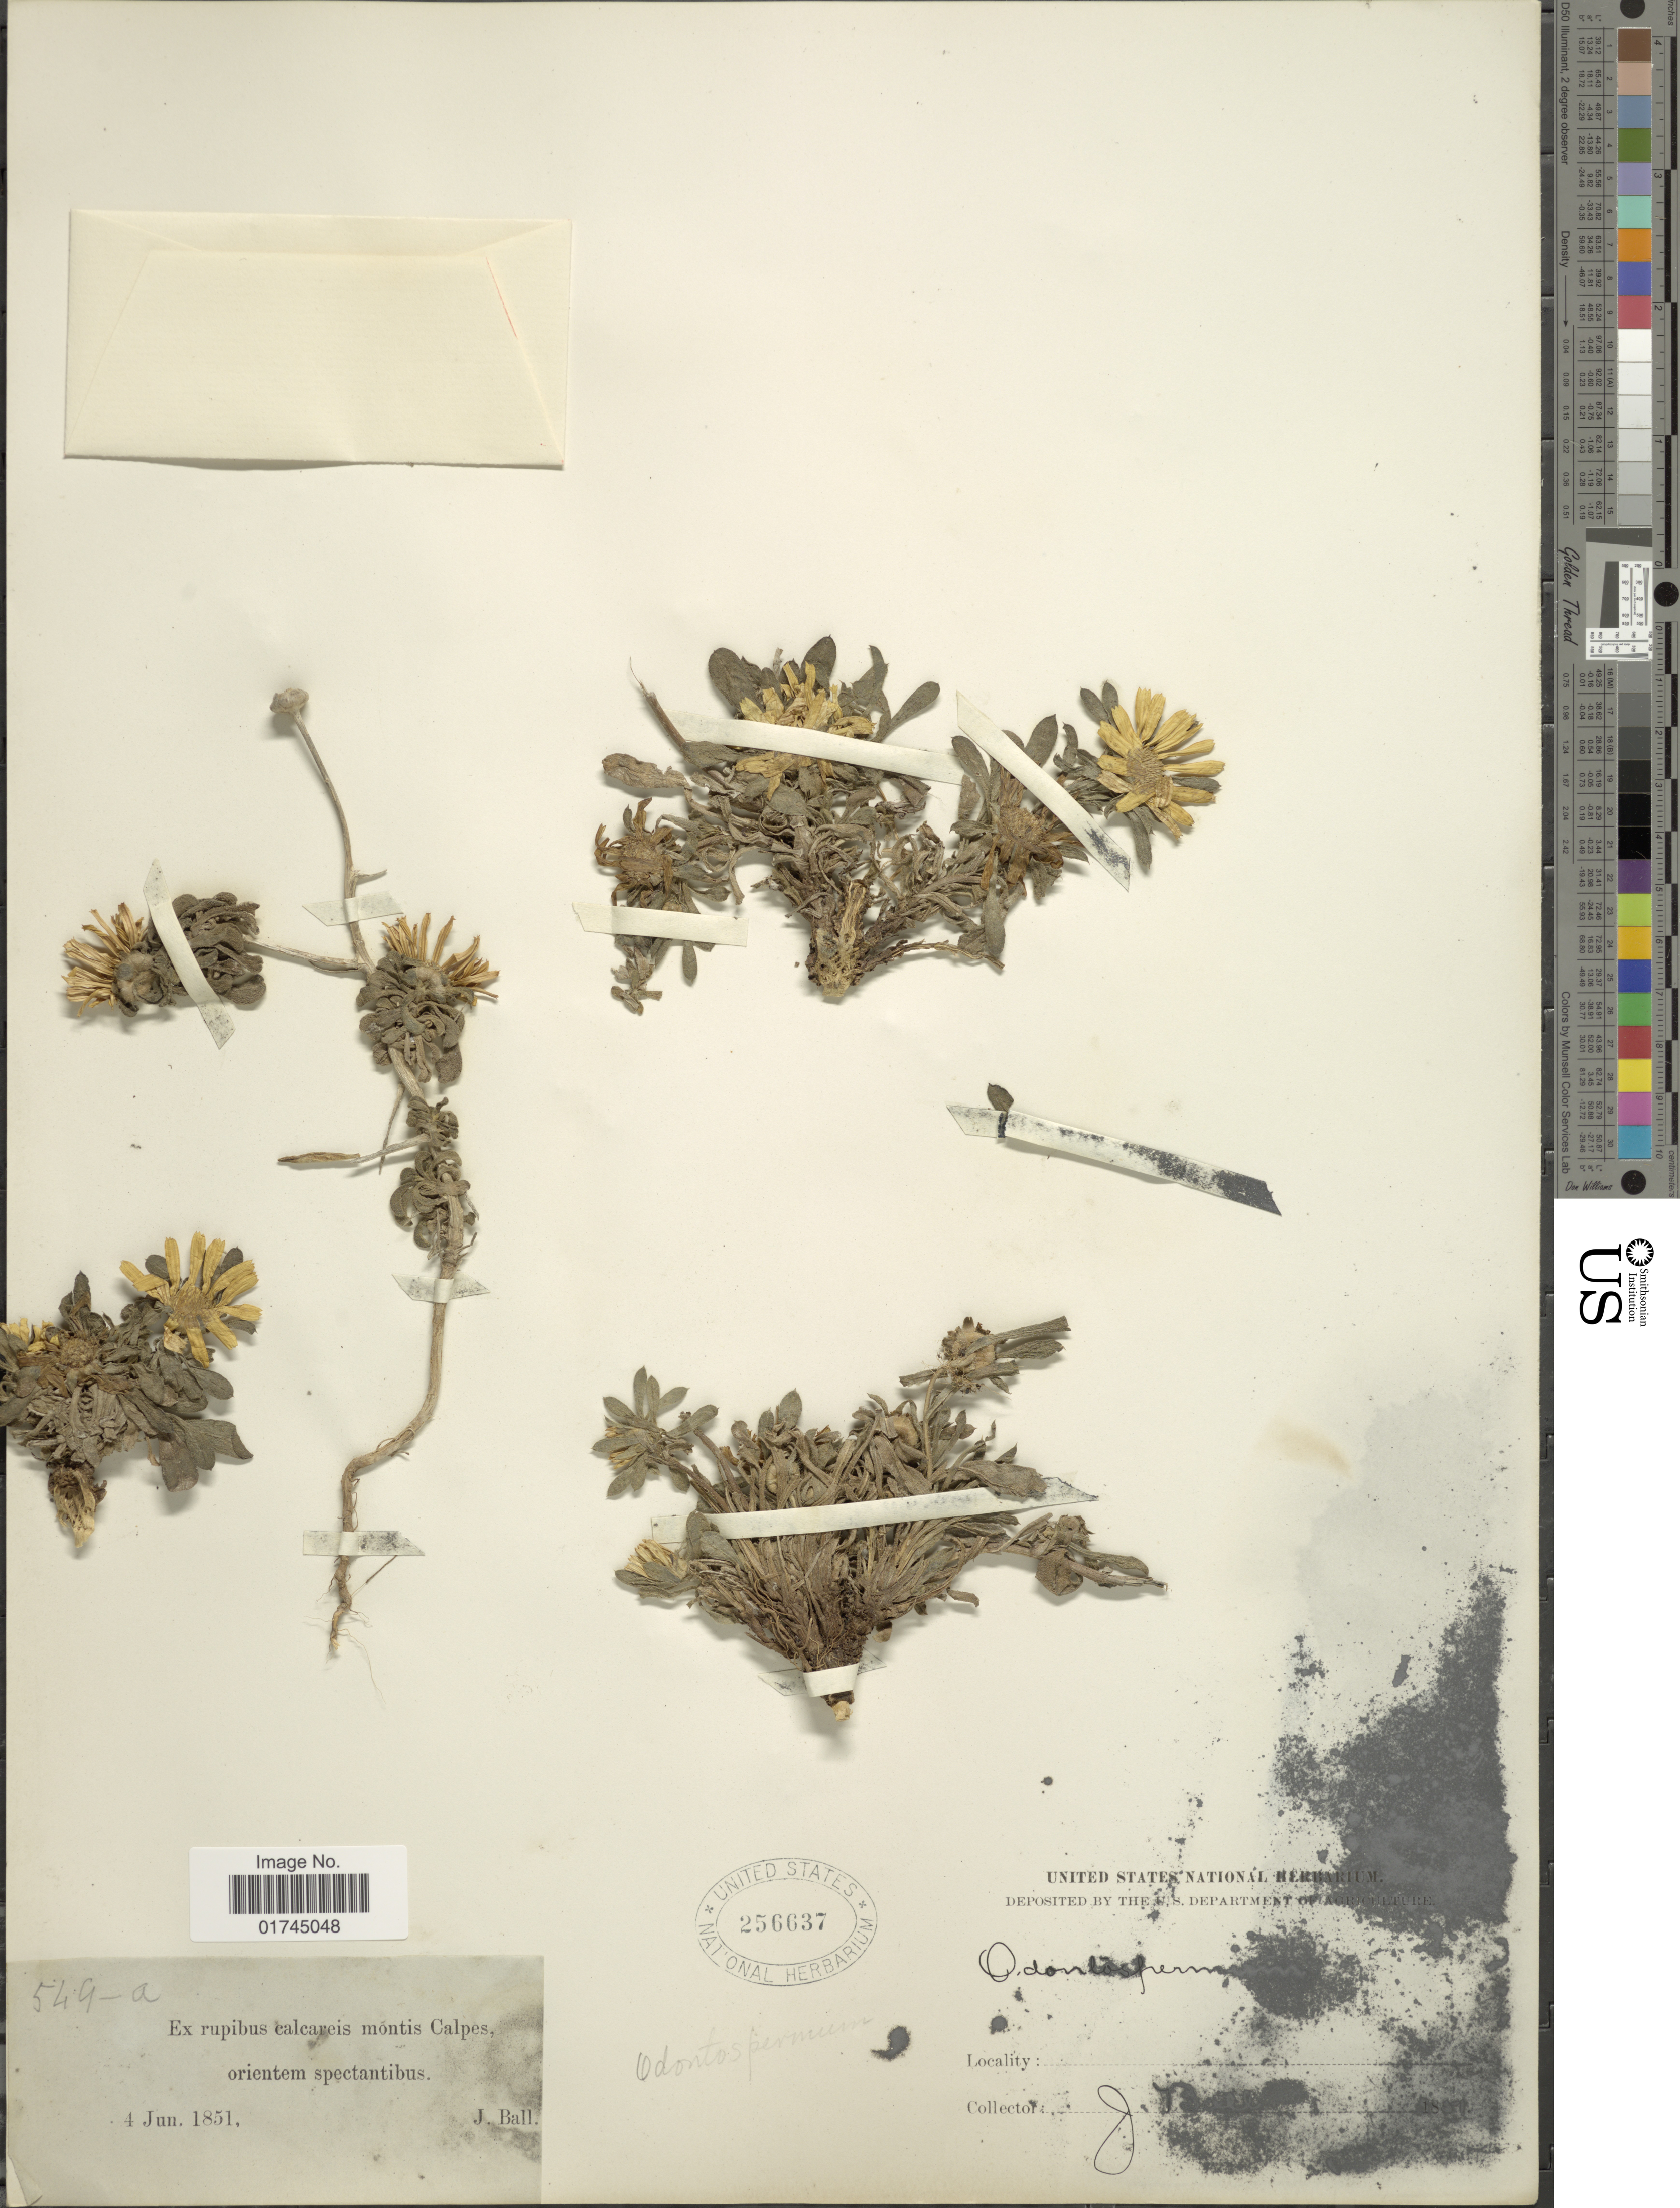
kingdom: Plantae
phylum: Tracheophyta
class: Magnoliopsida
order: Asterales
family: Asteraceae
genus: Odontospermum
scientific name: Odontospermum sp.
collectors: J. Ball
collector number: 549-a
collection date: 1851-06-04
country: Gibraltar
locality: Montis Calpes.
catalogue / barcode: US 256637